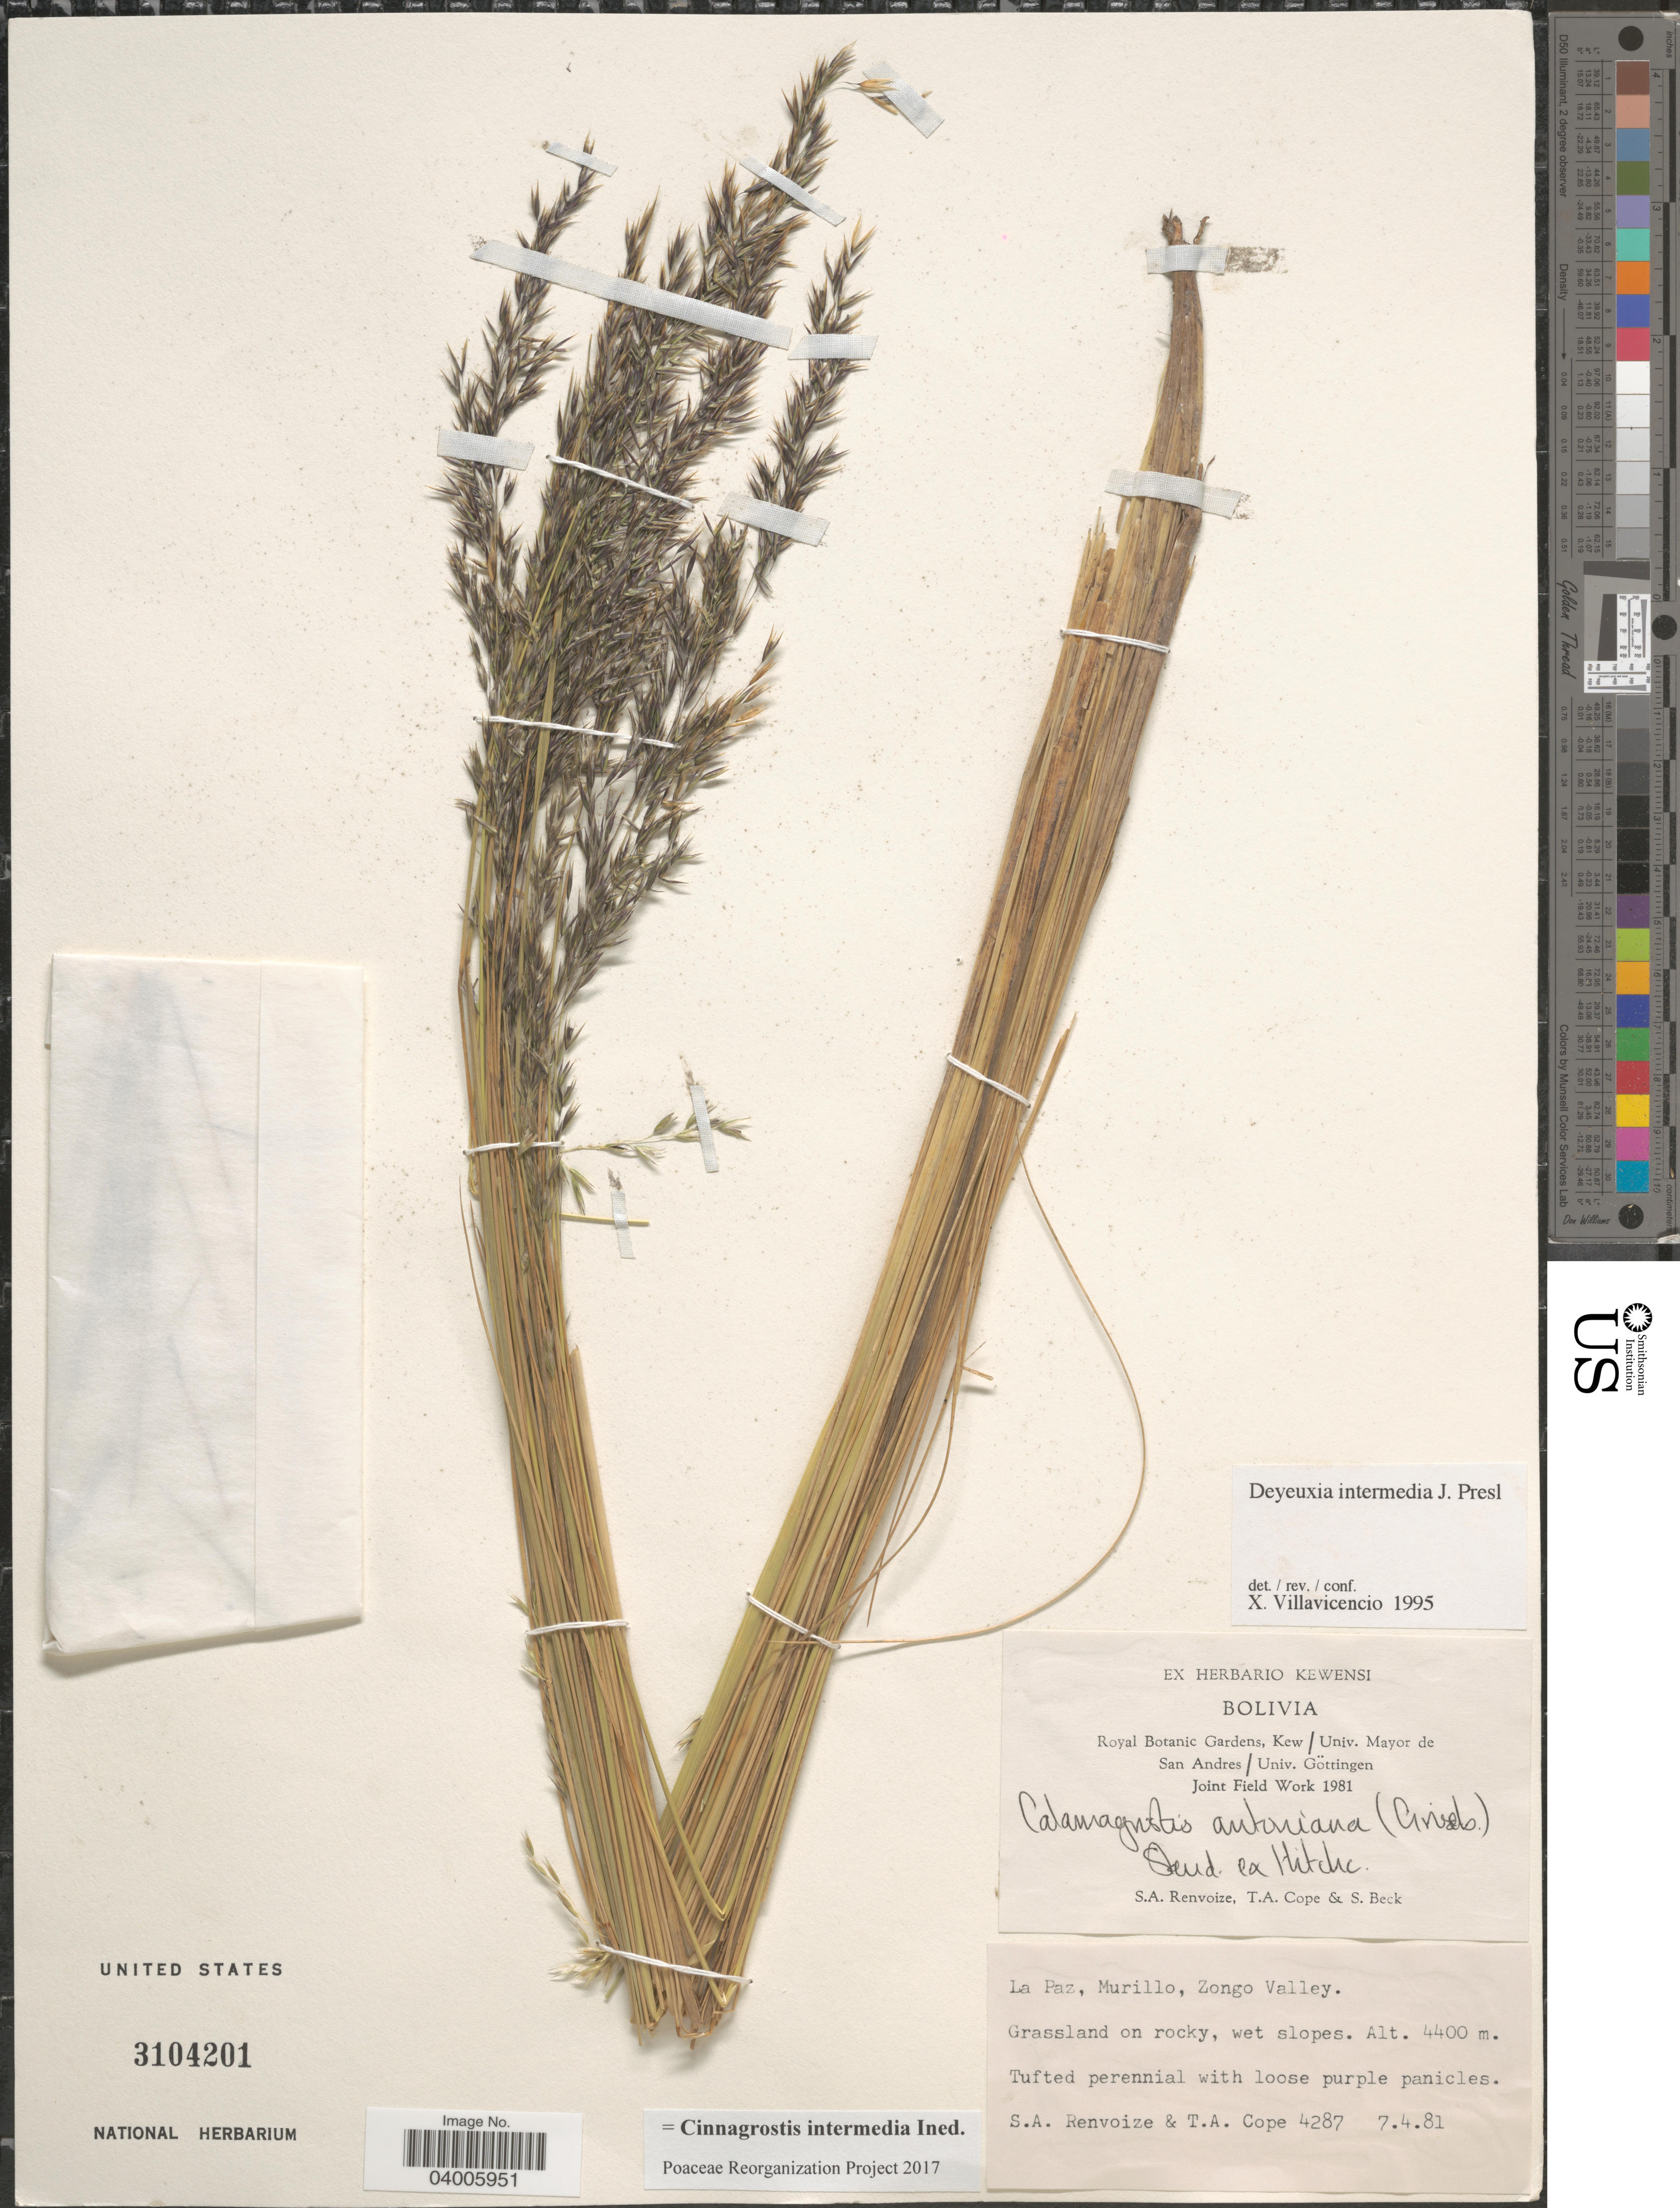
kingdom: Plantae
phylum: Tracheophyta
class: Liliopsida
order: Poales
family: Poaceae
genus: Cinnagrostis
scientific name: Cinnagrostis intermedia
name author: (J. Presl) P.M. Peterson et al.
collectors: S. A. Renvoize, T. A. Cope & S. G. Beck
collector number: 4287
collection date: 1981-04-07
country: Bolivia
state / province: La Paz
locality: Murillo, Zongo Valley.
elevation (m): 4400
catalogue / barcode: US 3104201